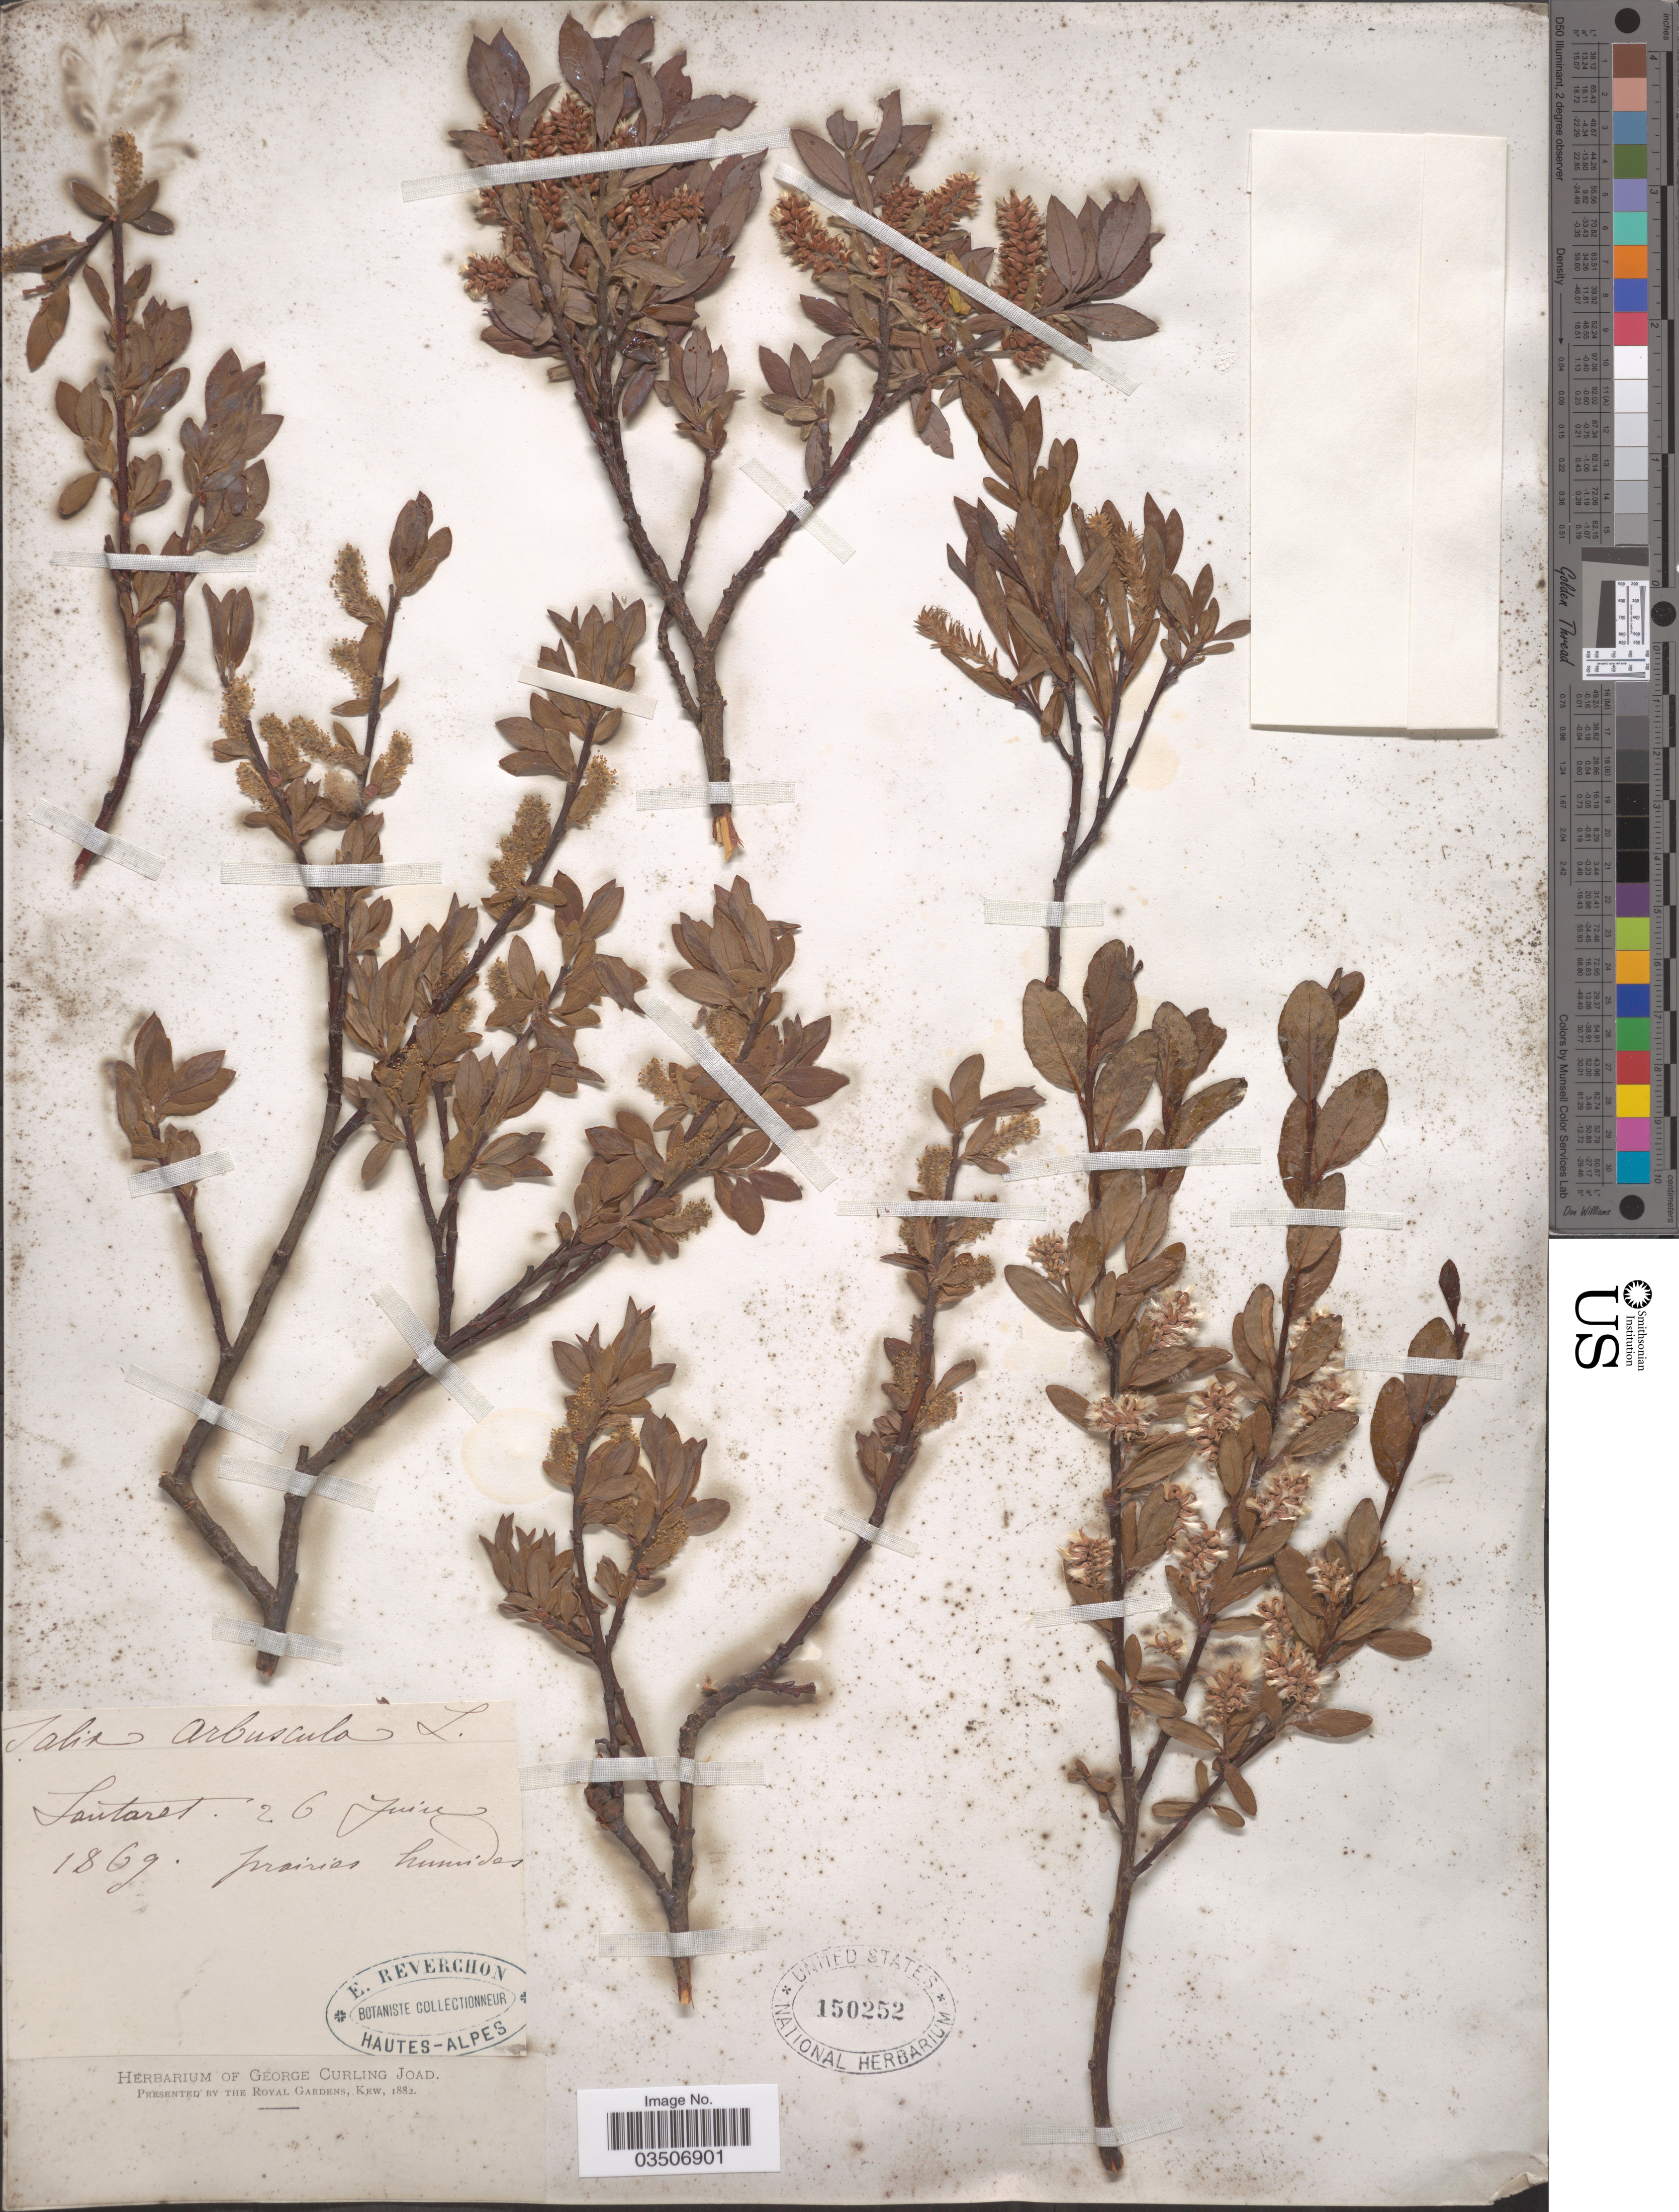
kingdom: Plantae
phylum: Tracheophyta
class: Magnoliopsida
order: Malpighiales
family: Salicaceae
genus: Salix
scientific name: Salix arbuscula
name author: L.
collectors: E. Reverchon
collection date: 1869-06-26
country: France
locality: Lautaret.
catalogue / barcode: US 150252